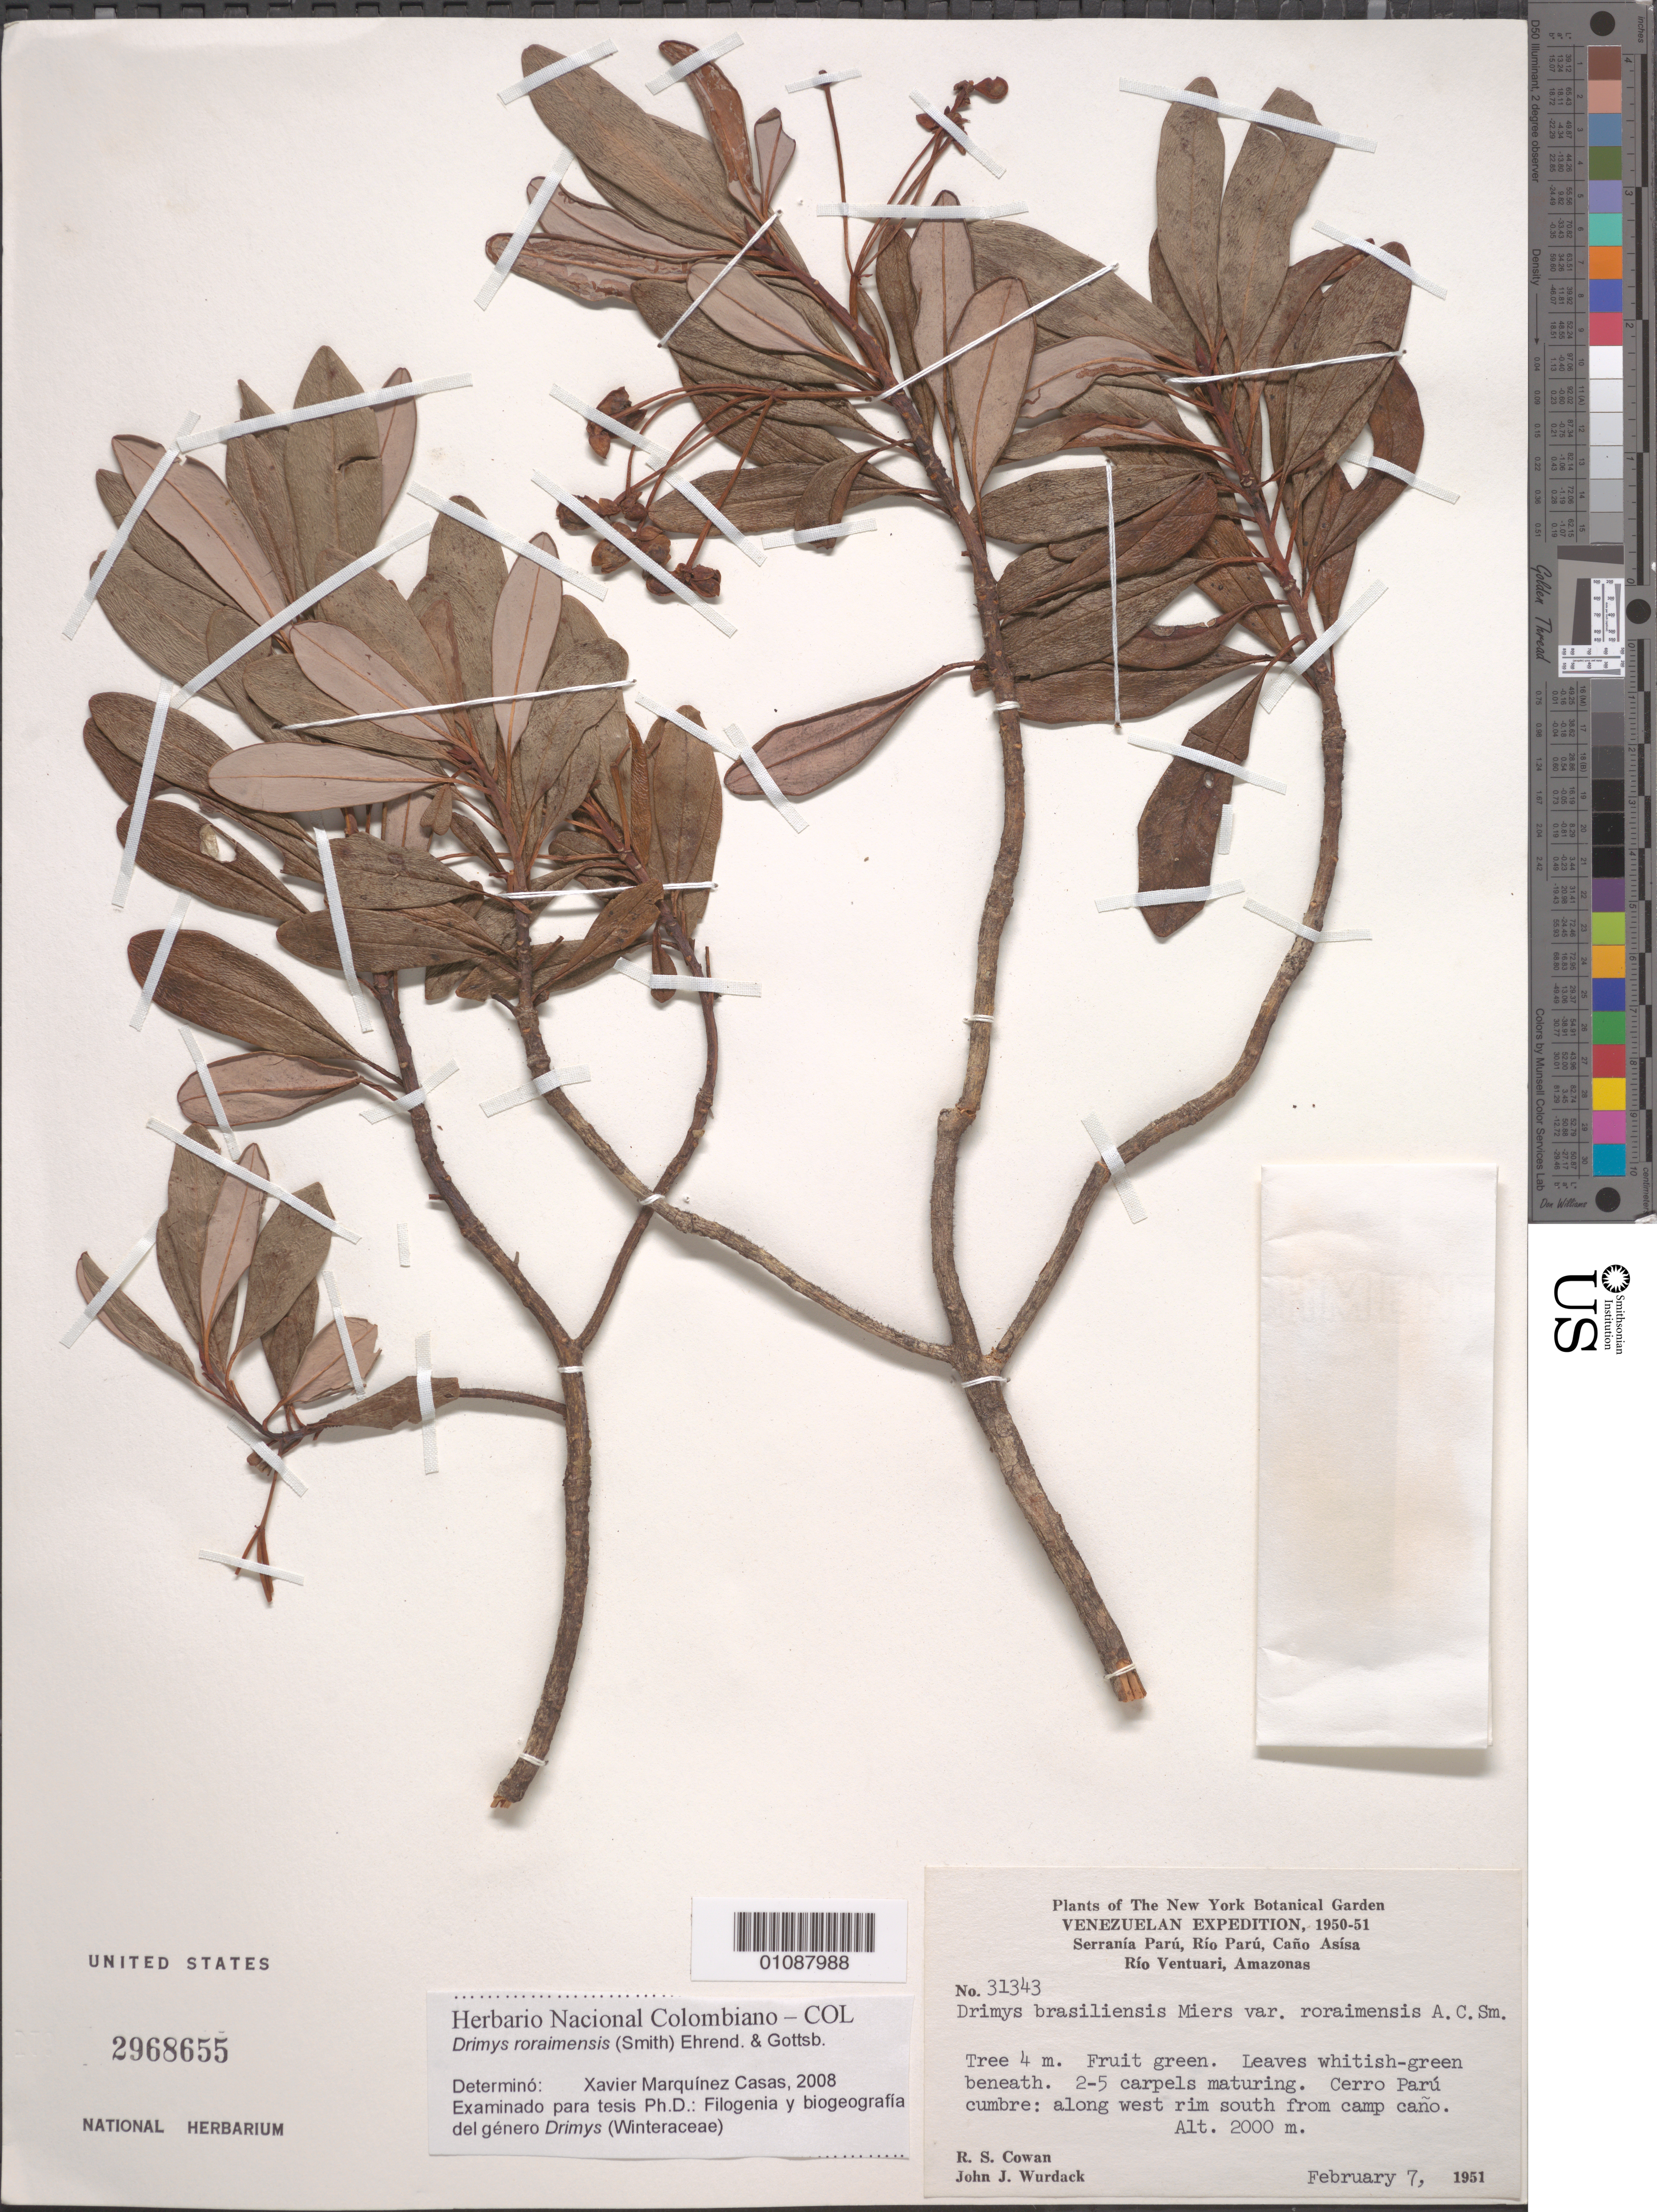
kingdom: Plantae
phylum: Tracheophyta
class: Magnoliopsida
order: Canellales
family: Winteraceae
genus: Drimys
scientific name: Drimys roraimensis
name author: (A.C. Sm.) Ehrend. & Gottsb.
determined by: Marquínez Casas, X.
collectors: R. S. Cowan & J. J. Wurdack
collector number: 31343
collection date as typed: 7-Feb-51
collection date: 1951-02-07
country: Venezuela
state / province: Amazonas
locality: Serranía Parú, Río Parú, Caño Asísa: Cerro Parú cumbre, along west rim south from camp caño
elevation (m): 2000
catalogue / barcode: US 2968655